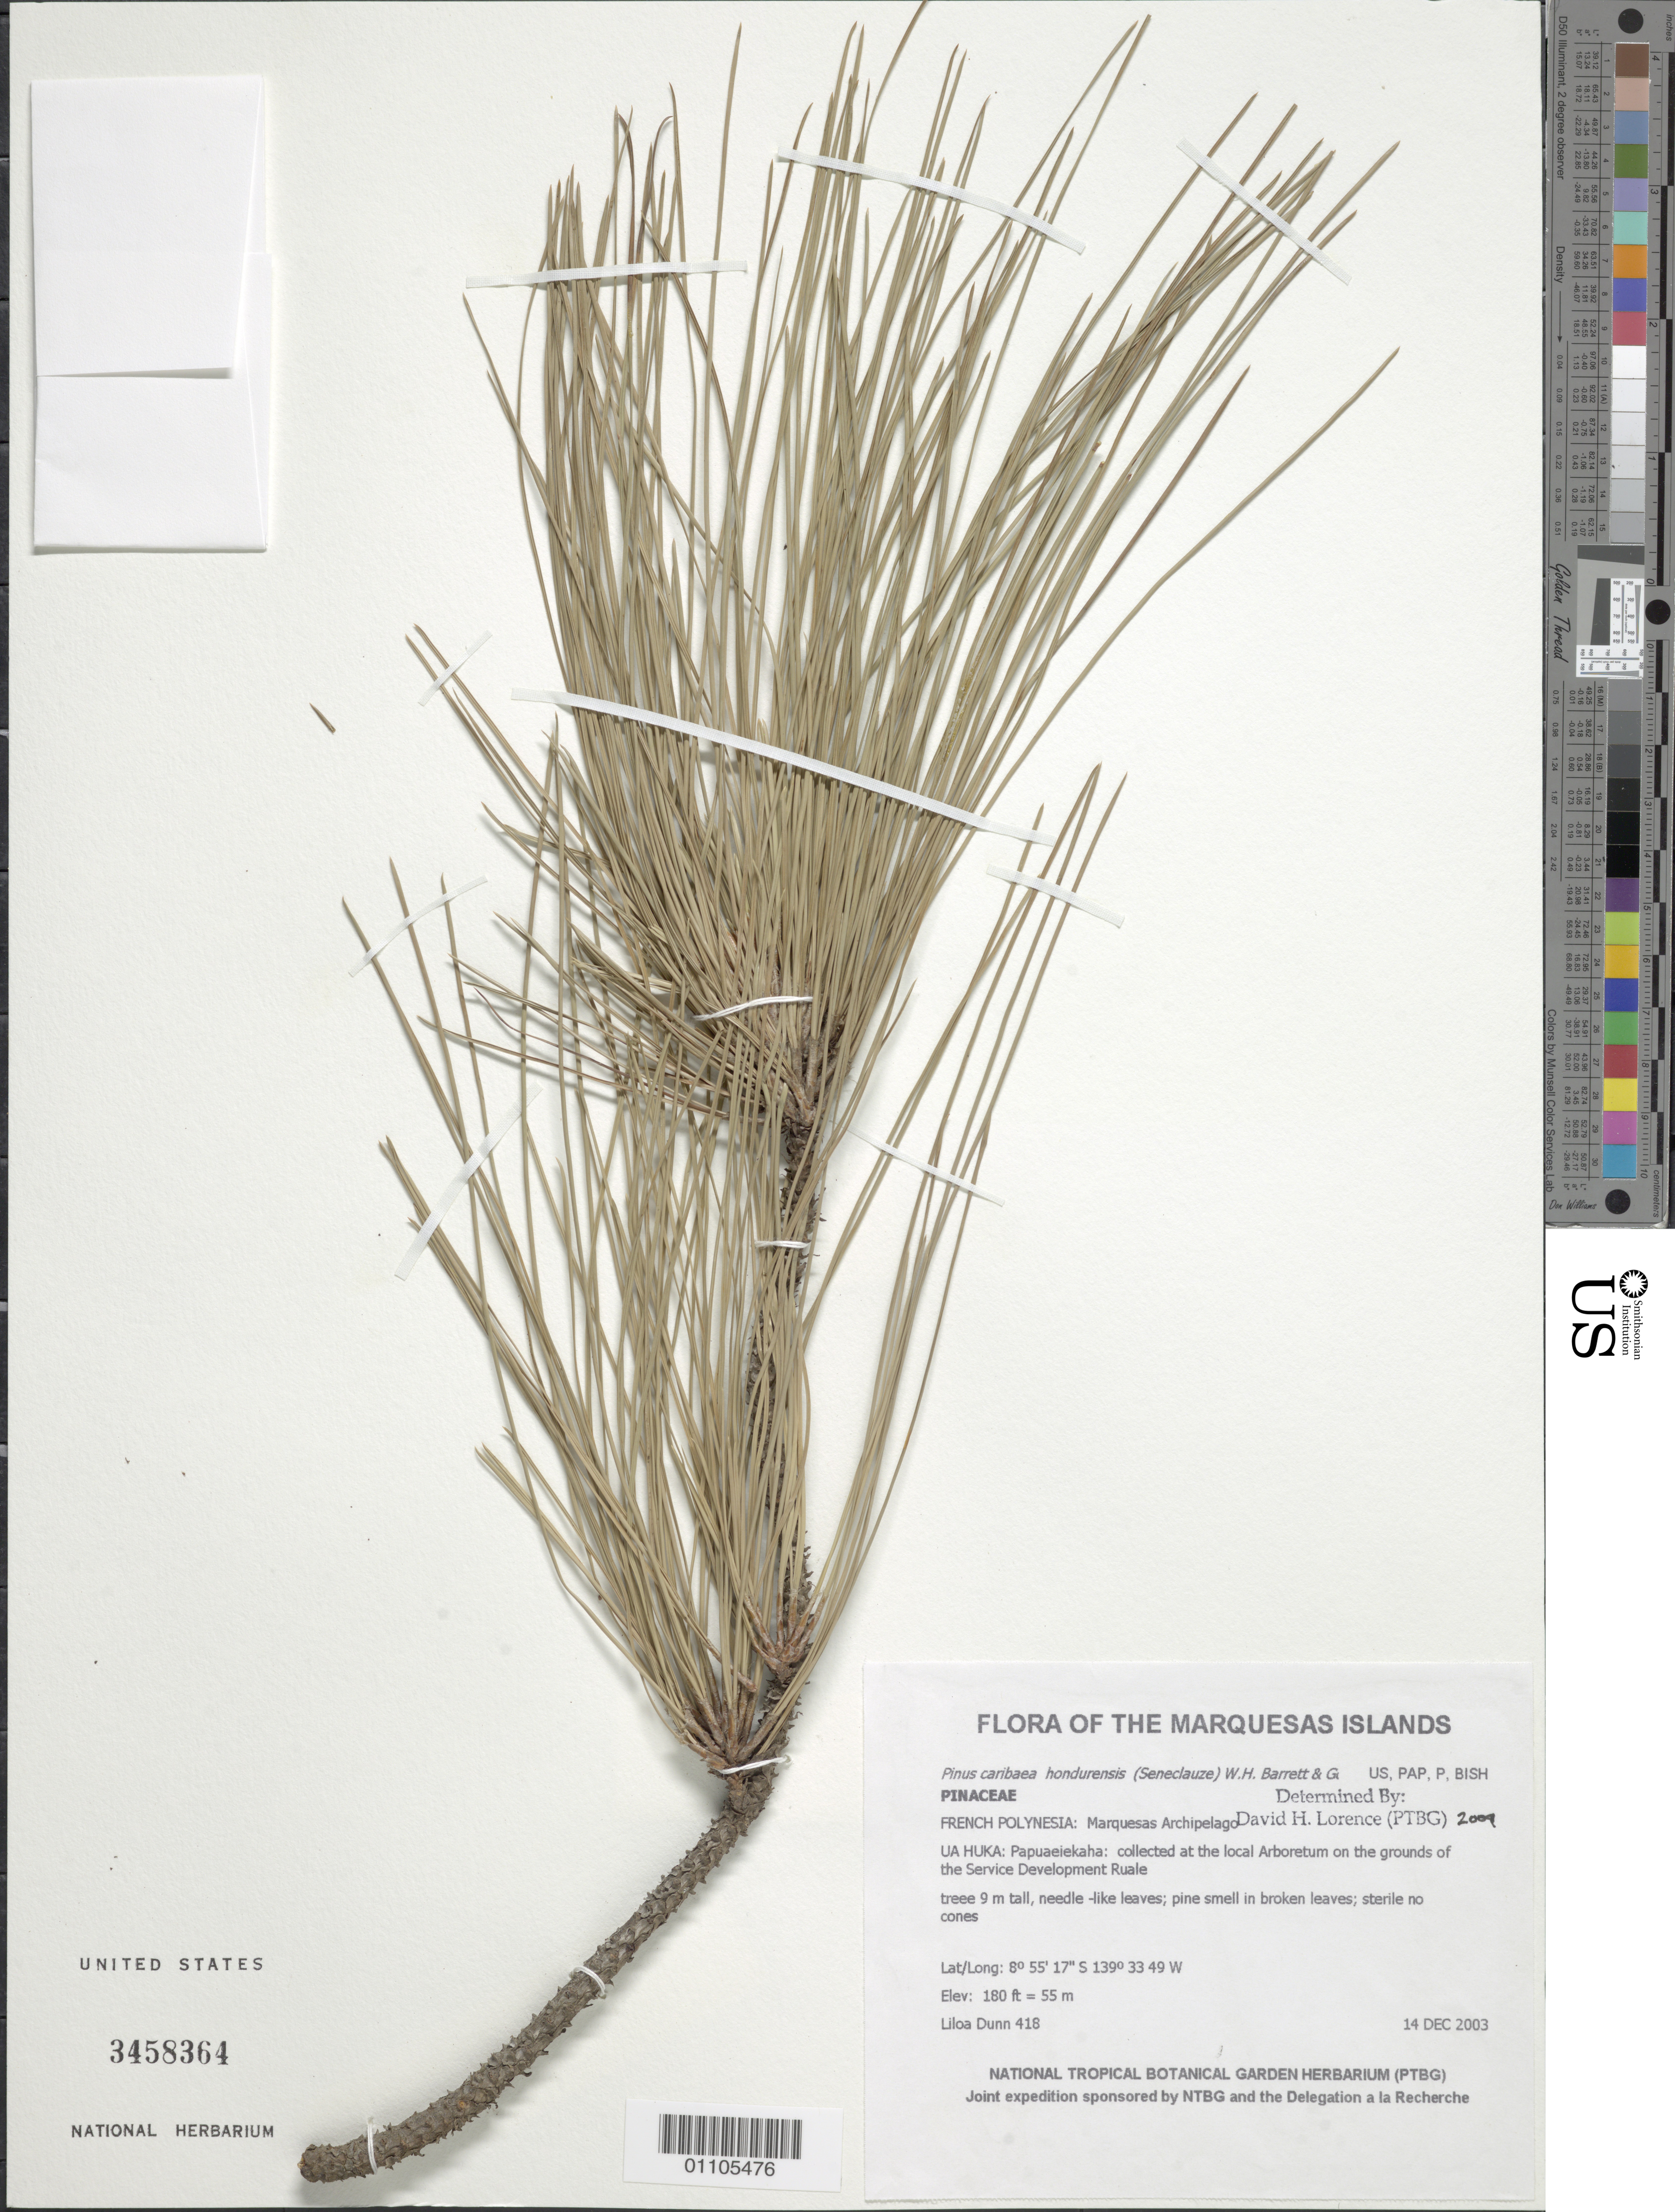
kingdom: Plantae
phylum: Tracheophyta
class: Pinopsida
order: Pinales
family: Pinaceae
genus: Pinus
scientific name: Pinus caribaea var. hondurensis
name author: (Sénécl.) W.H.G. Barrett & Golfari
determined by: Lorence, David H., (PTBG), National Tropical Botanical Garden (UNITED STATES)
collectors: L. Dunn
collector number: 418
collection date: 2003-12-14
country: French Polynesia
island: Ua Huka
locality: Papuaeiekaha: collected at the local Arboretum on the grounds of the Service Development Ruale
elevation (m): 55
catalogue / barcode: US 3458364